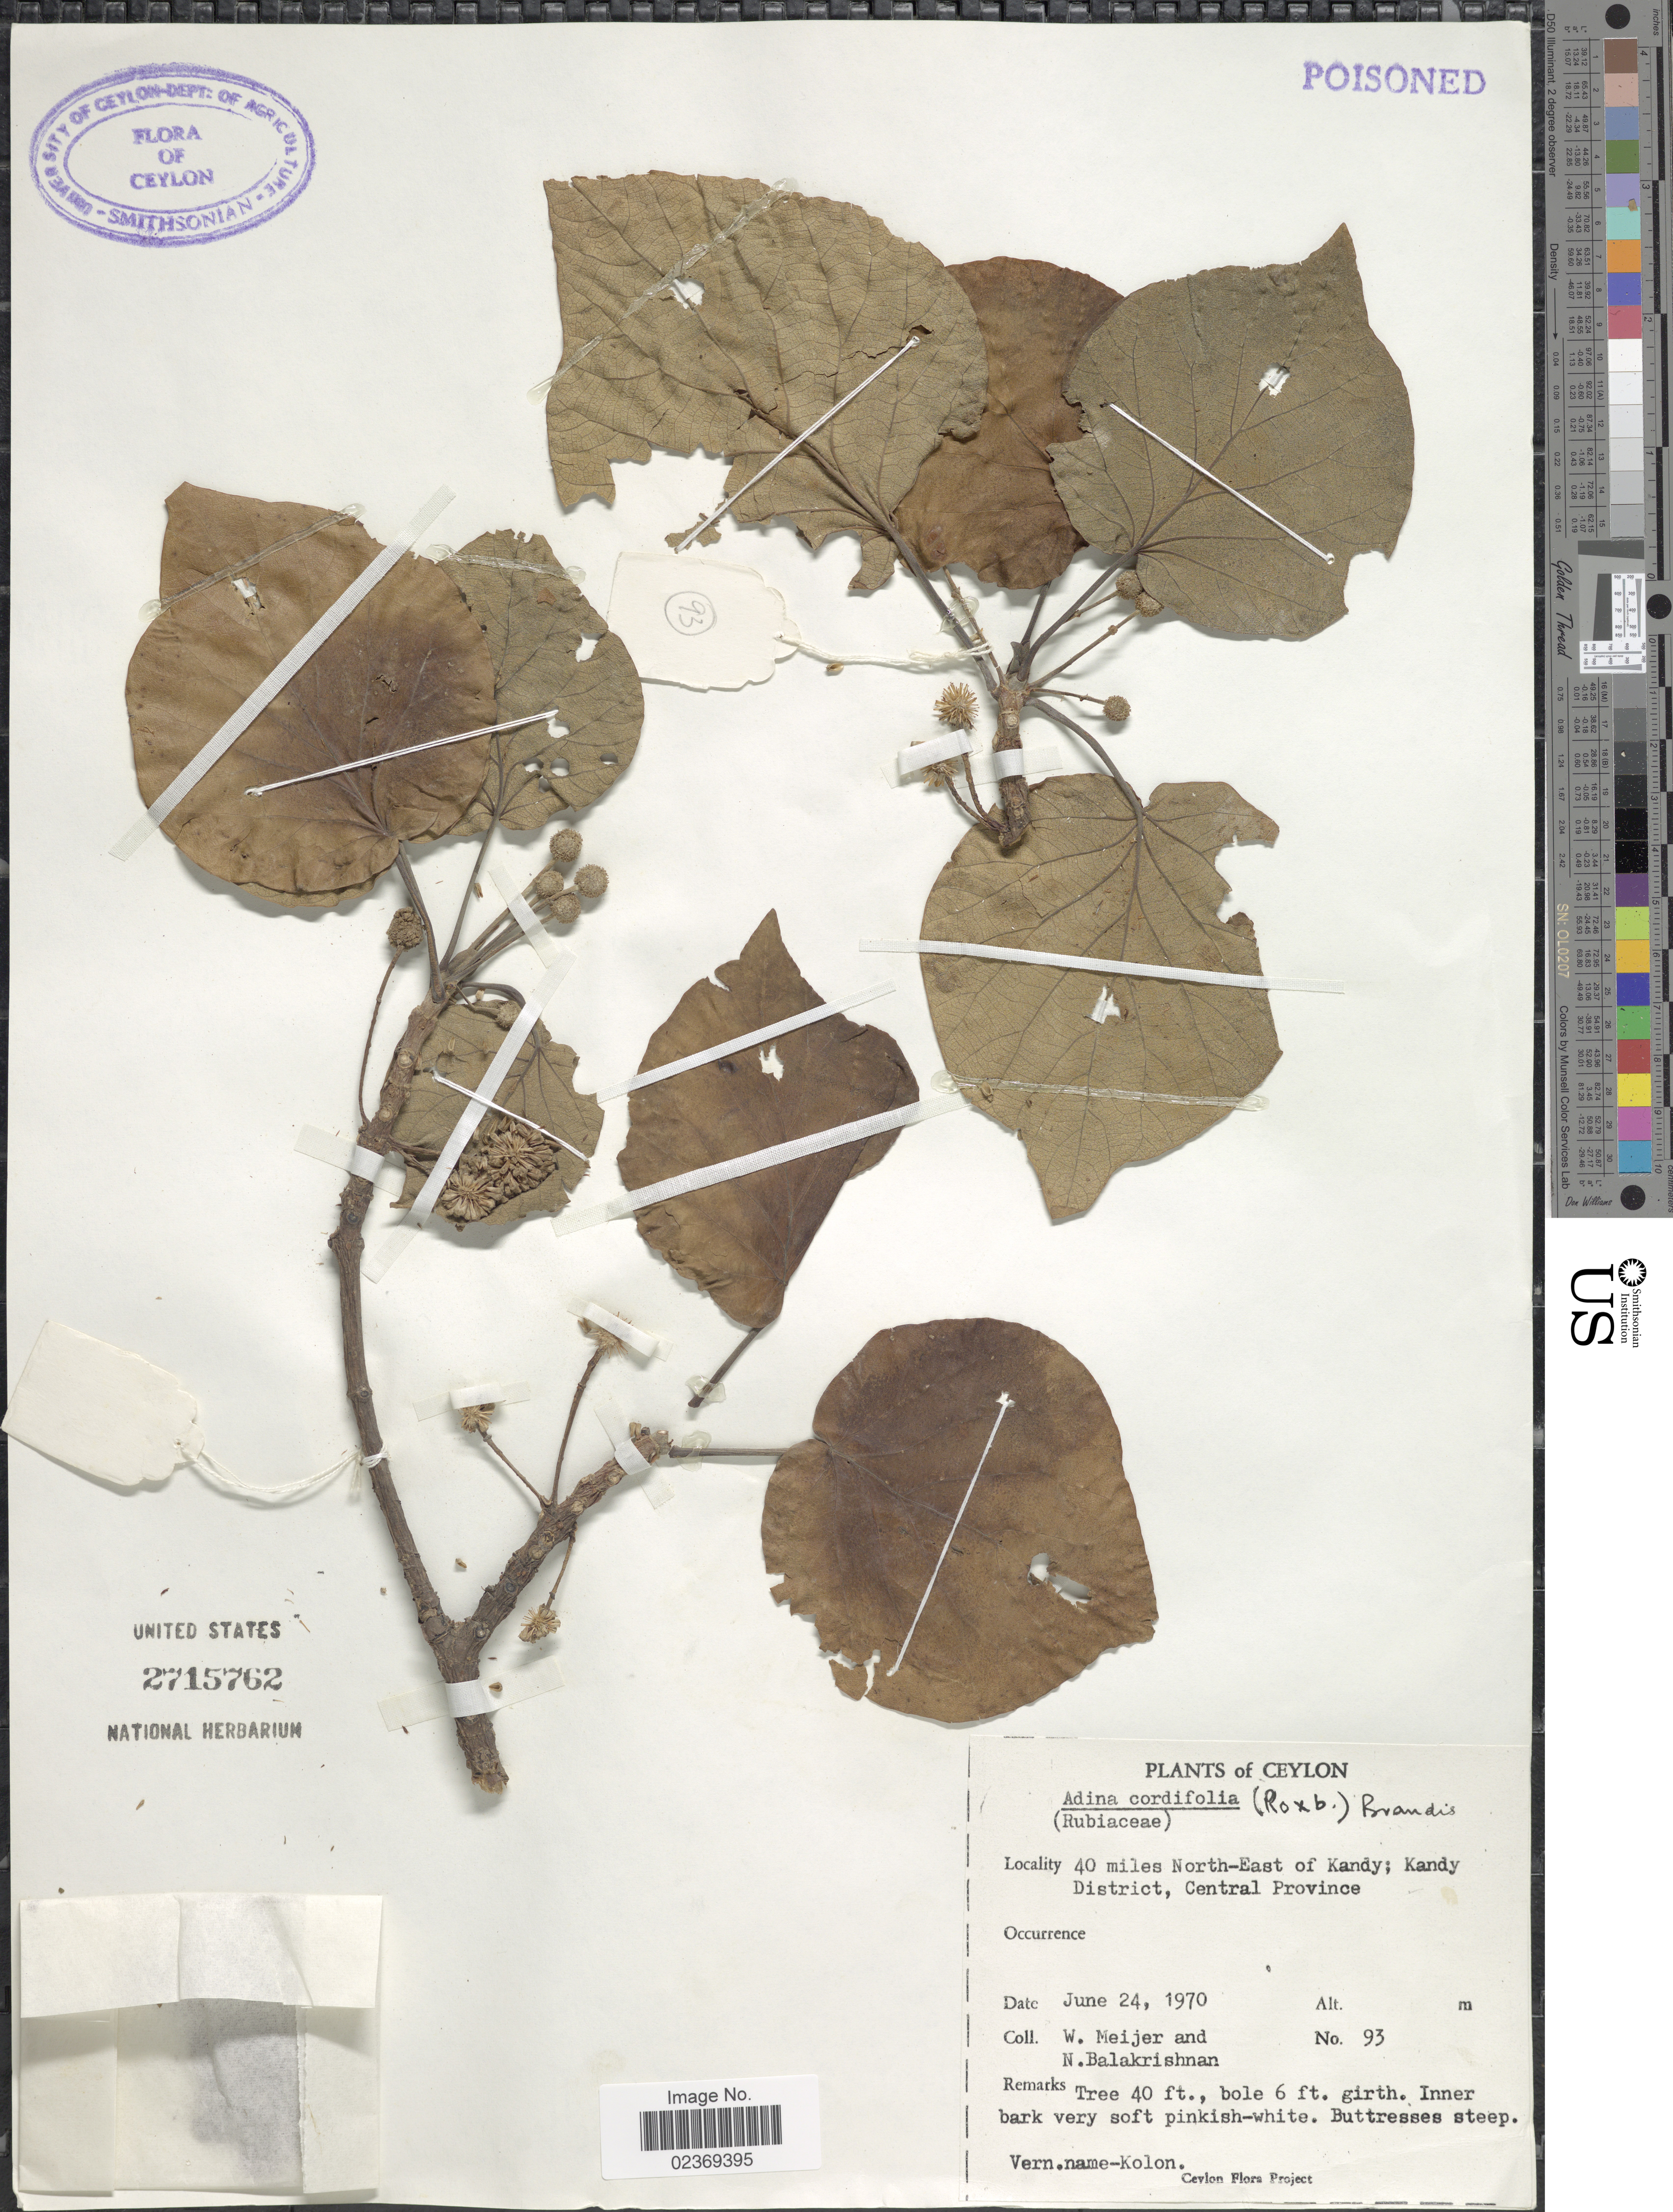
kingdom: Plantae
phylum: Tracheophyta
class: Magnoliopsida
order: Gentianales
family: Rubiaceae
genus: Adina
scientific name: Adina cordifolia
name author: (Roxb.) Hook. f. & Benth.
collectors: W. Meijer & N. Balakrishnan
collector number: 93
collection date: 1970-06-24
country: Sri Lanka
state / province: Central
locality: Ceylon, 40 miles North-East of Kandy; Kandy District.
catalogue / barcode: US 2715762